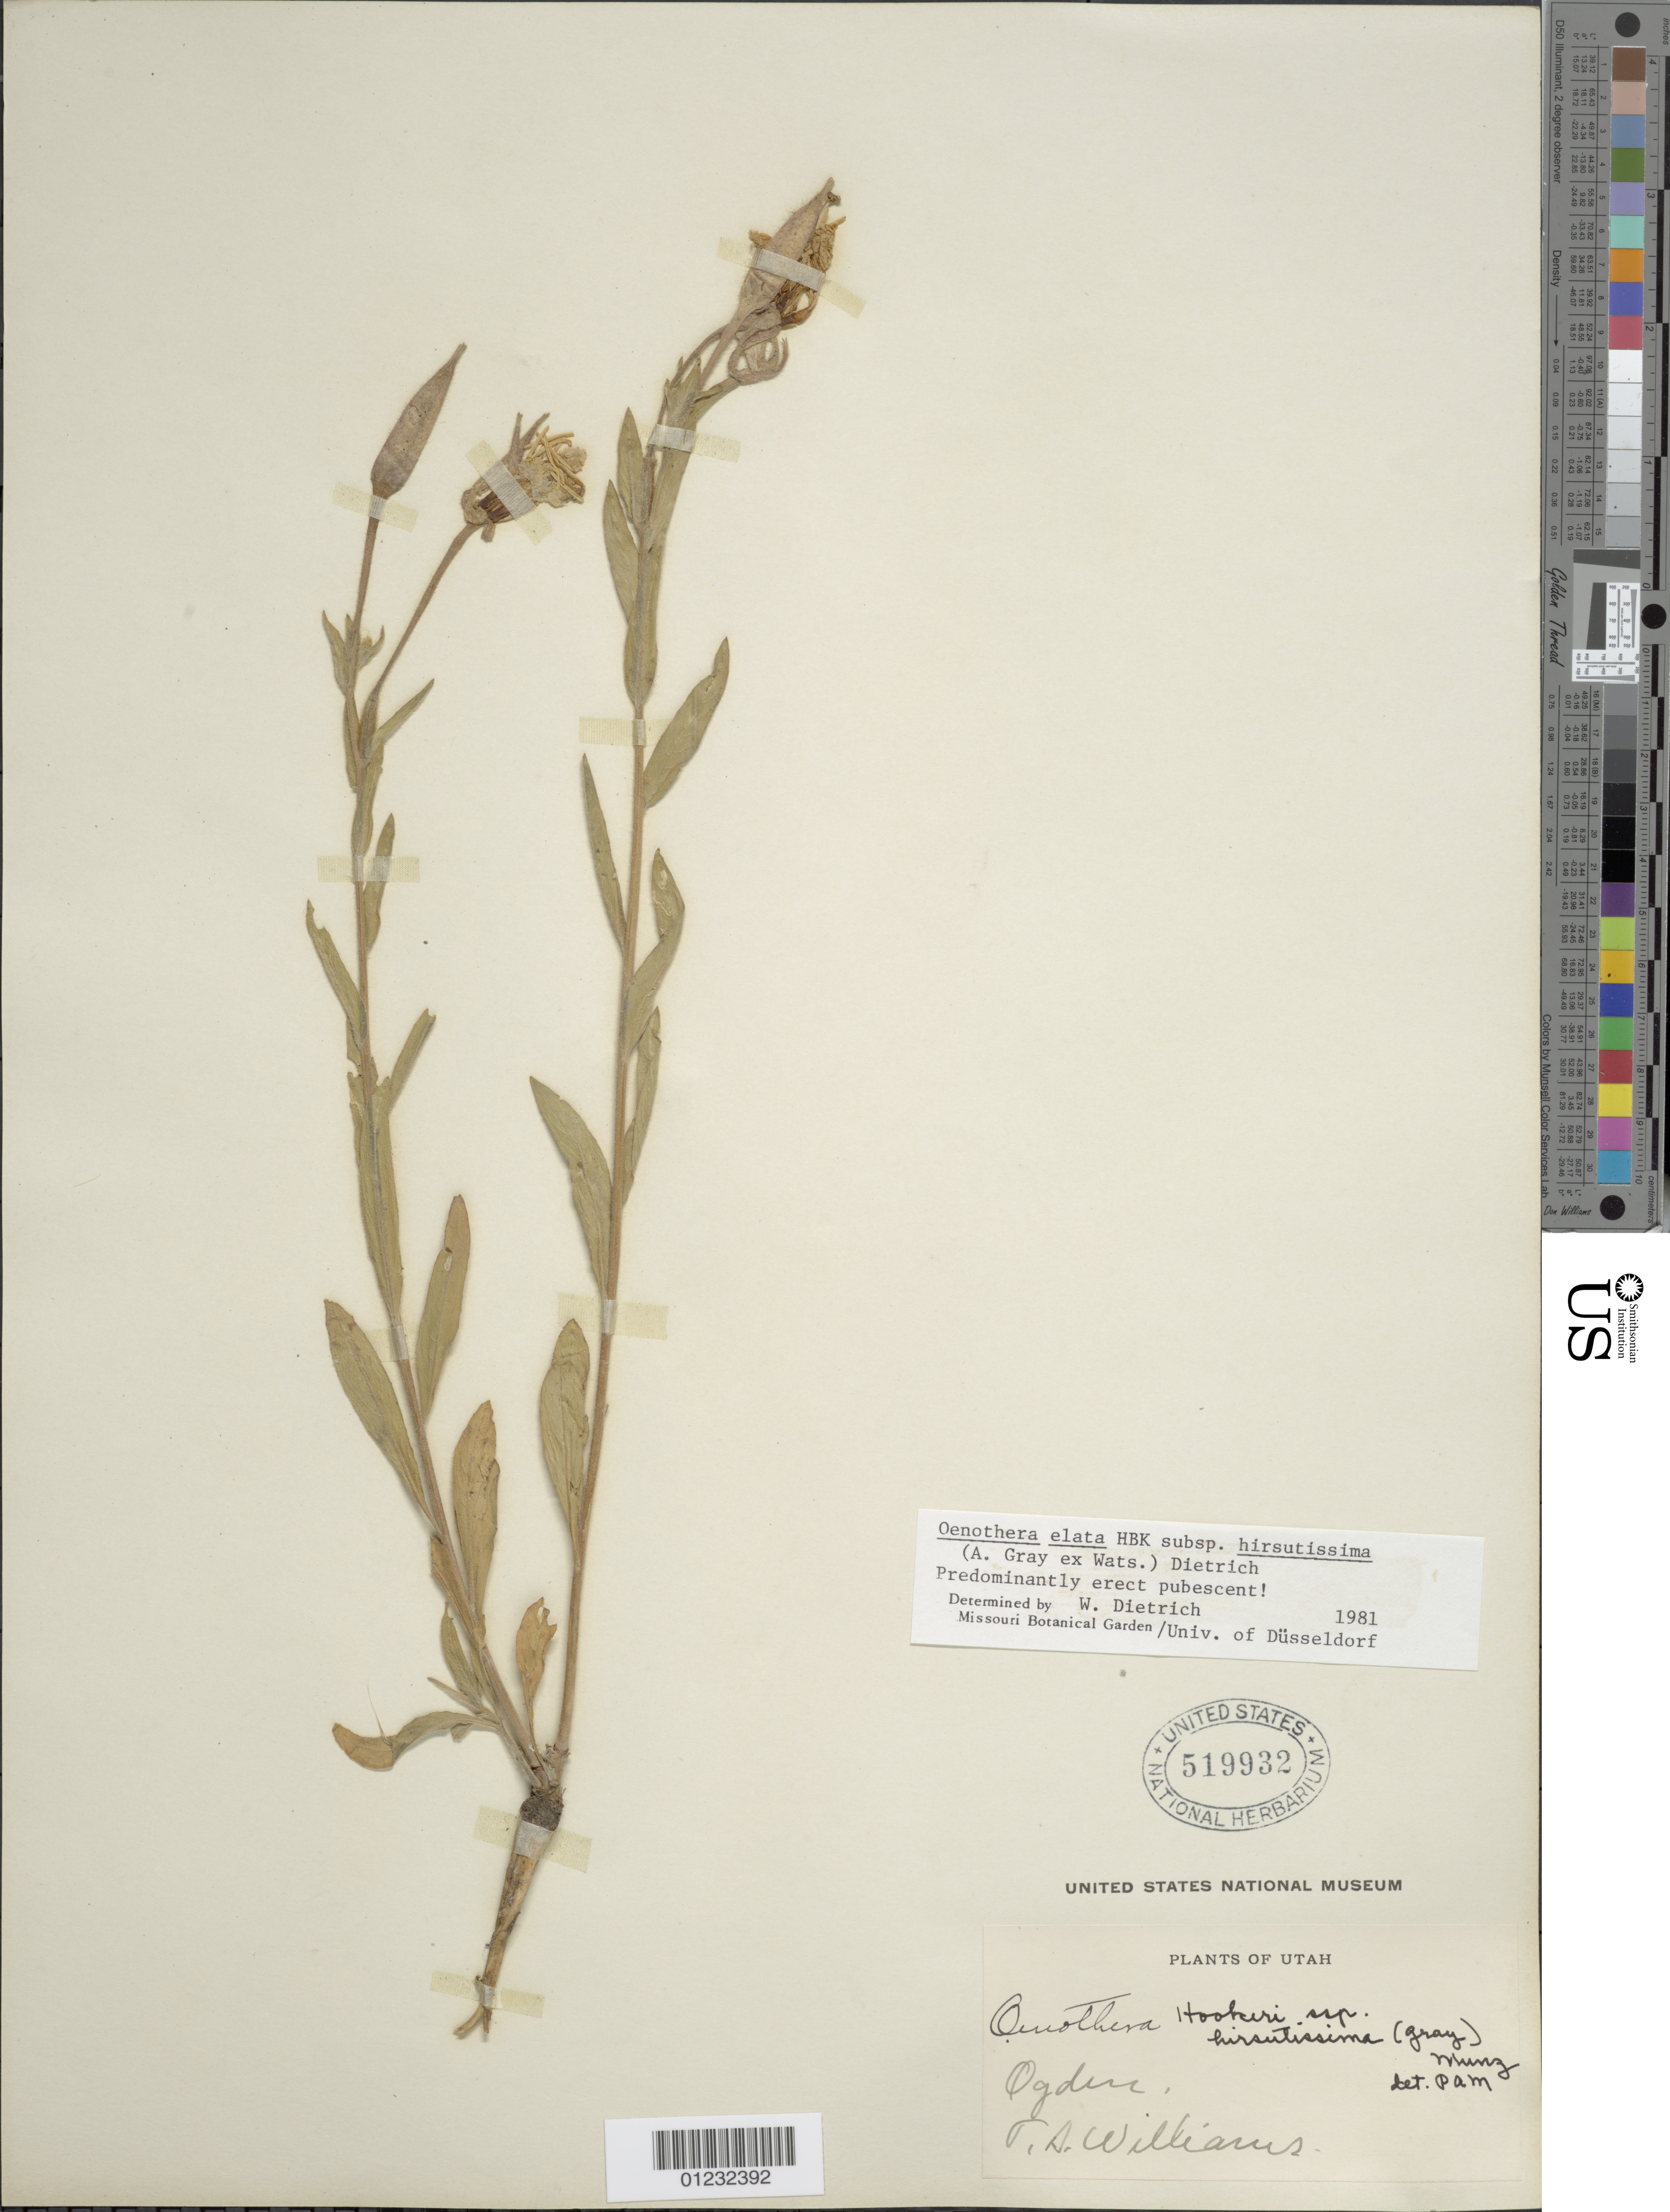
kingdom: Plantae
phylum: Tracheophyta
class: Magnoliopsida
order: Myrtales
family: Onagraceae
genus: Oenothera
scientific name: Oenothera elata subsp. hirsutissima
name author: (A. Gray ex S. Watson) W. Dietr.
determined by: Dietrich, W.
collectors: T. A. Williams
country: United States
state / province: Utah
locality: Ogden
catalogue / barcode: US 519932